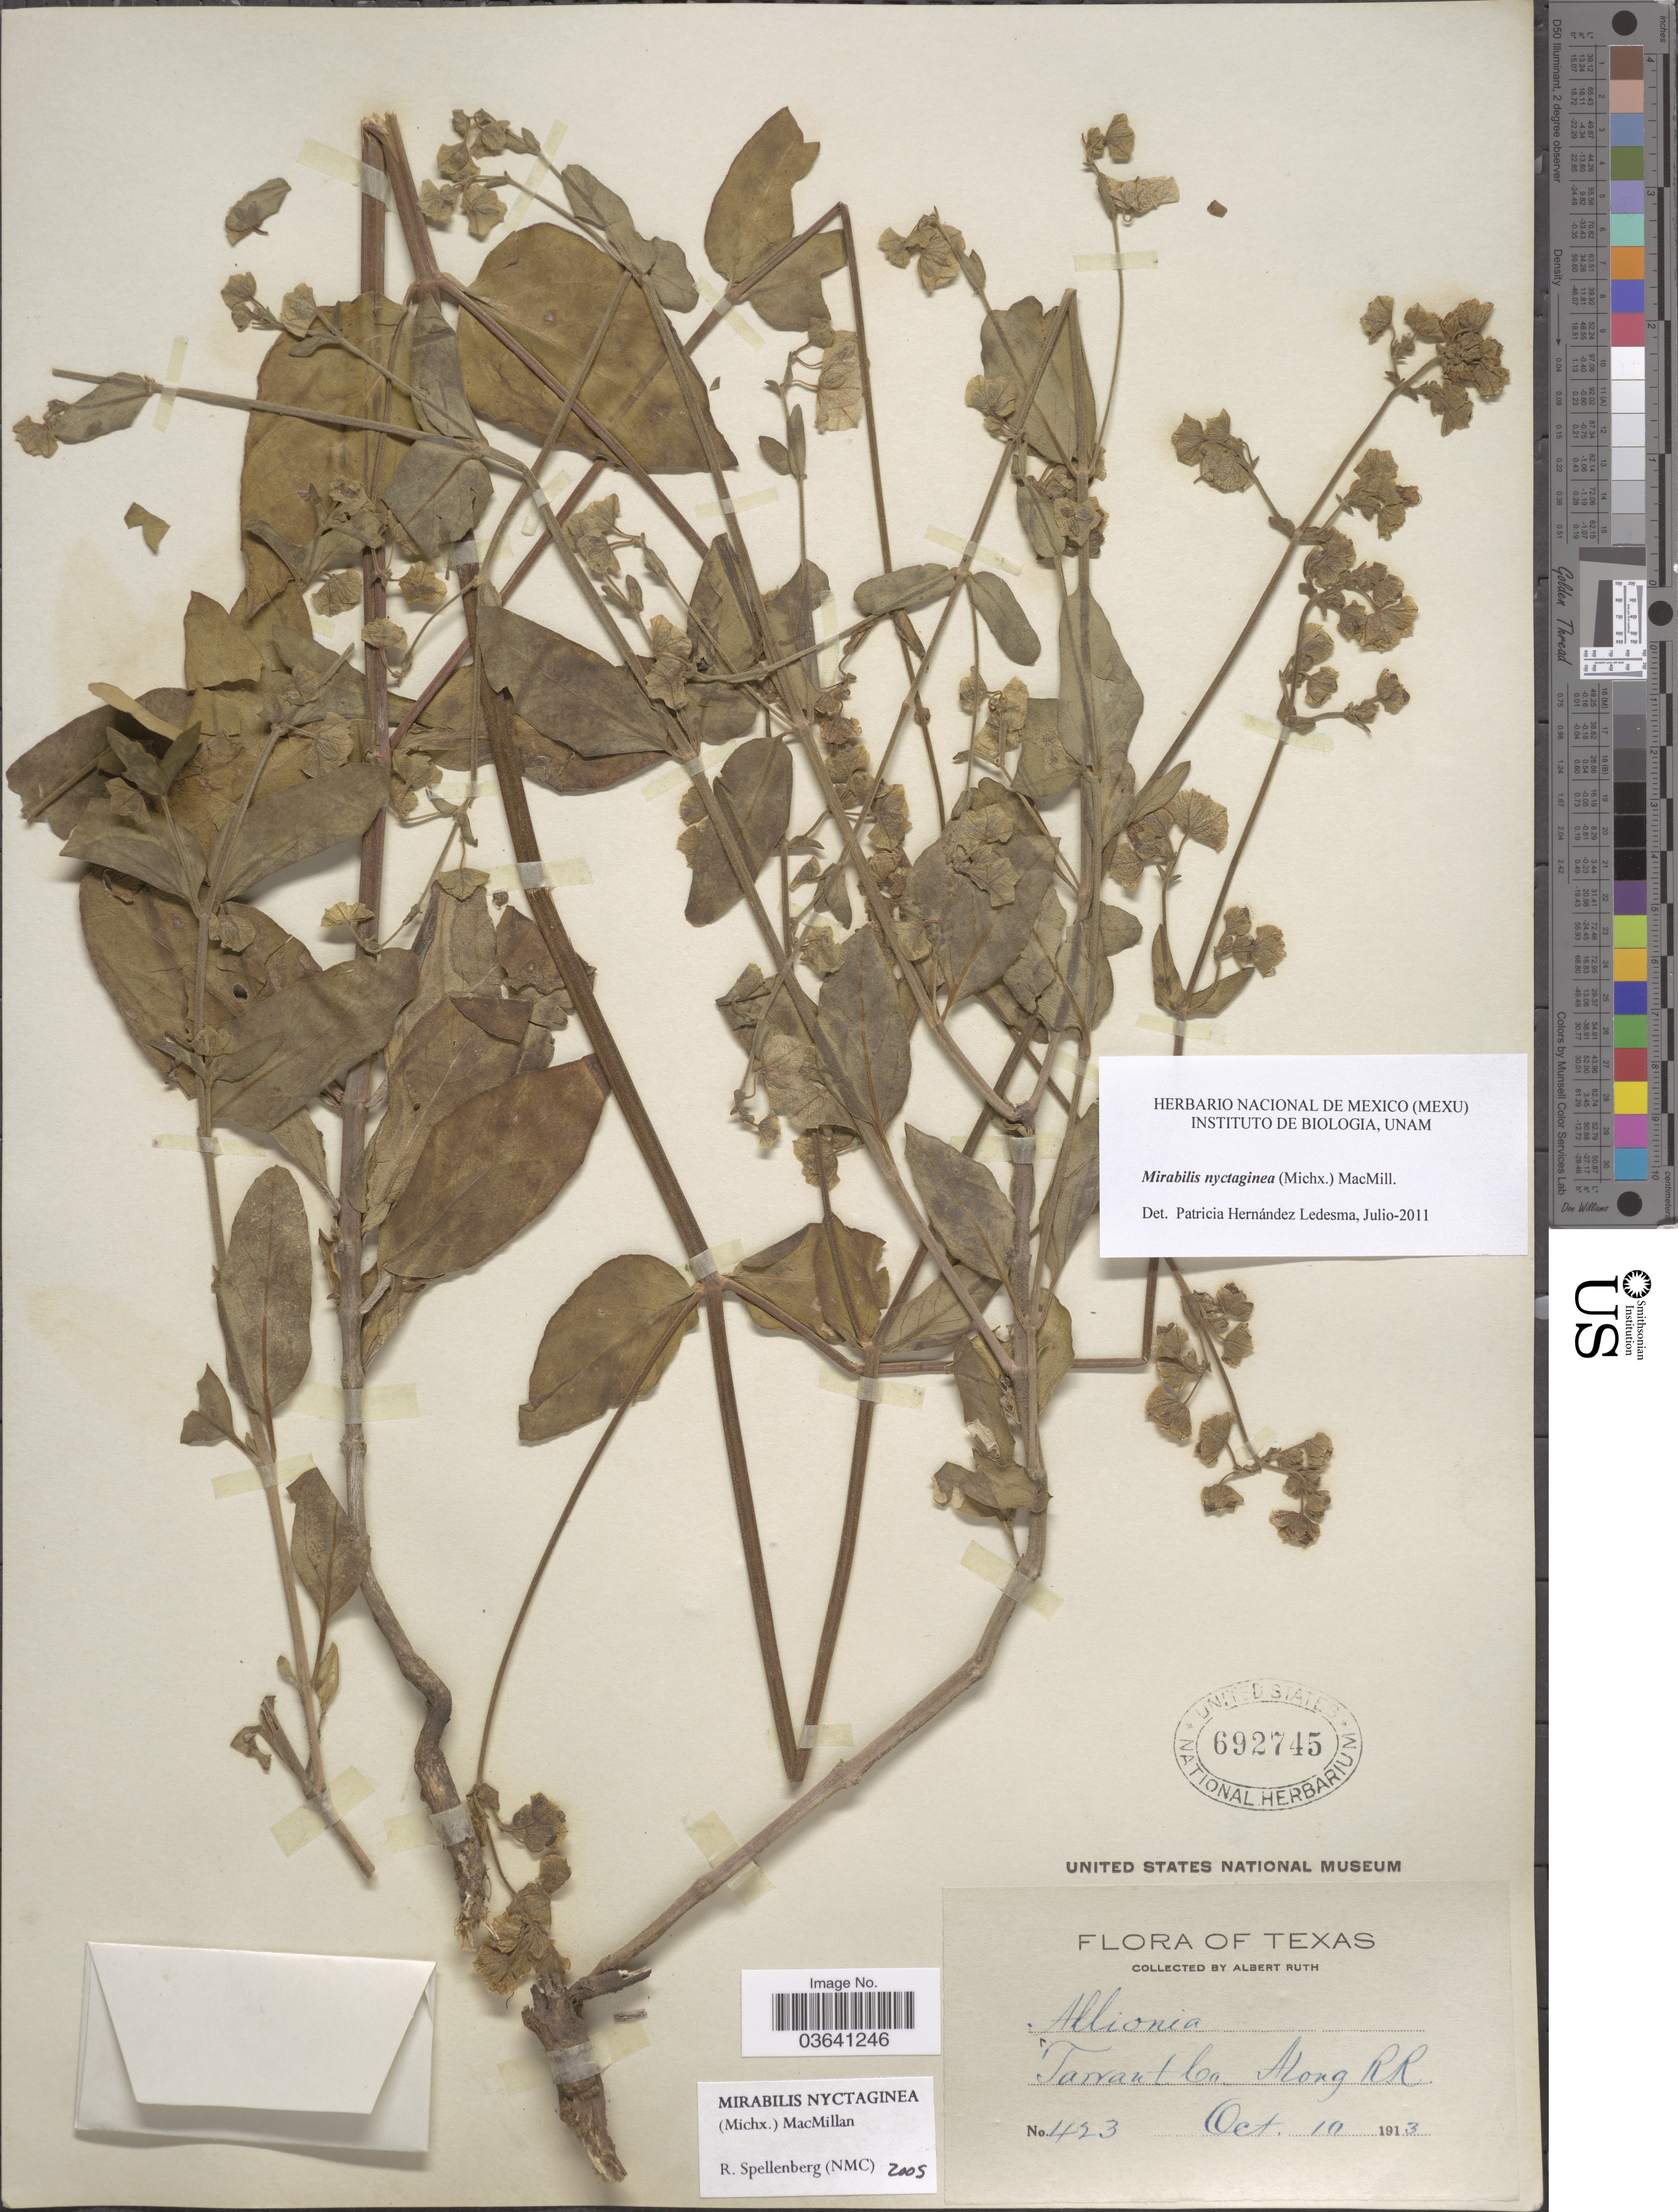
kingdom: Plantae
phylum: Tracheophyta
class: Magnoliopsida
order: Caryophyllales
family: Nyctaginaceae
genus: Mirabilis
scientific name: Mirabilis nyctaginea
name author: (Michx.) MacMill.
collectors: A. Ruth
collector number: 423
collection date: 1913-10-10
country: United States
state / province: Texas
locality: Tarrant Co. Along R.R.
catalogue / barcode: US 692745